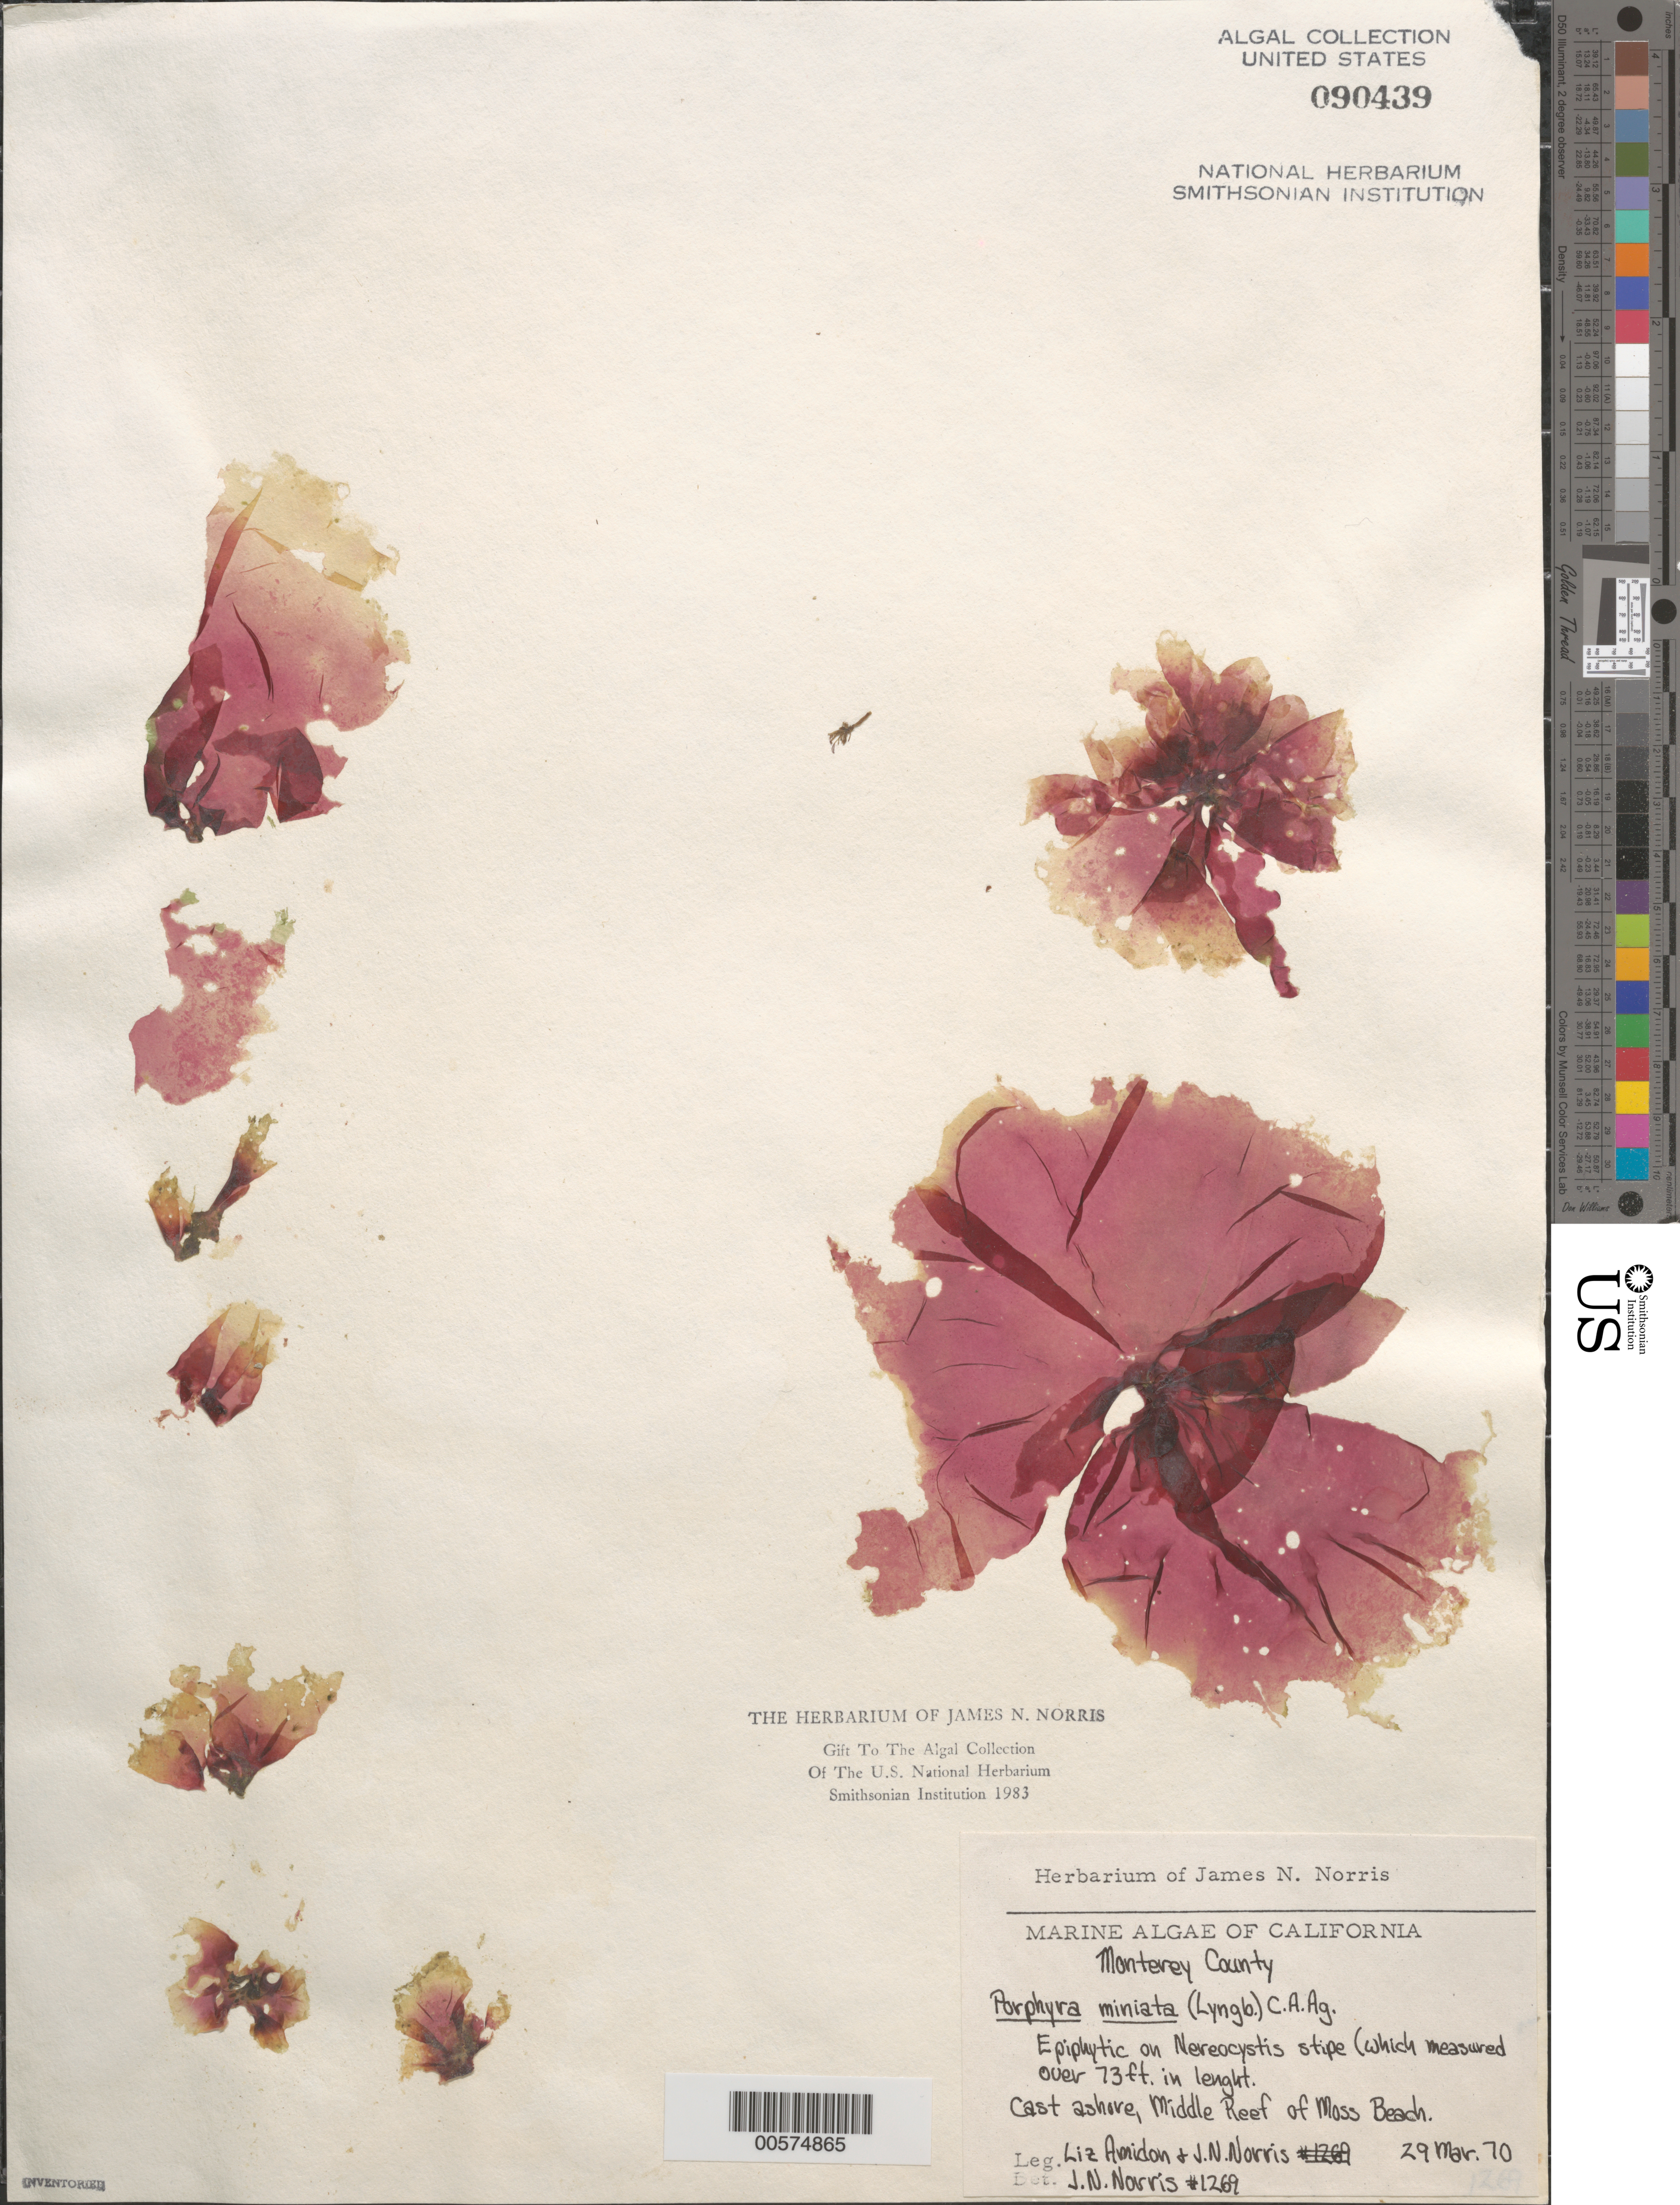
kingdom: Plantae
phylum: Rhodophyta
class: Bangiophyceae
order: Bangiales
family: Bangiaceae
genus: Wildemania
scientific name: Wildemania miniata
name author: (C. Agardh) Foslie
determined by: Algae name updating Project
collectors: E. Amidon & J. N. Norris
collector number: JN-1269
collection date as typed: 29 Mar 1970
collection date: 1970-03-29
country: United States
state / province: California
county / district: Monterey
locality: Middle Reef of Moss Beach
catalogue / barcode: US 90439